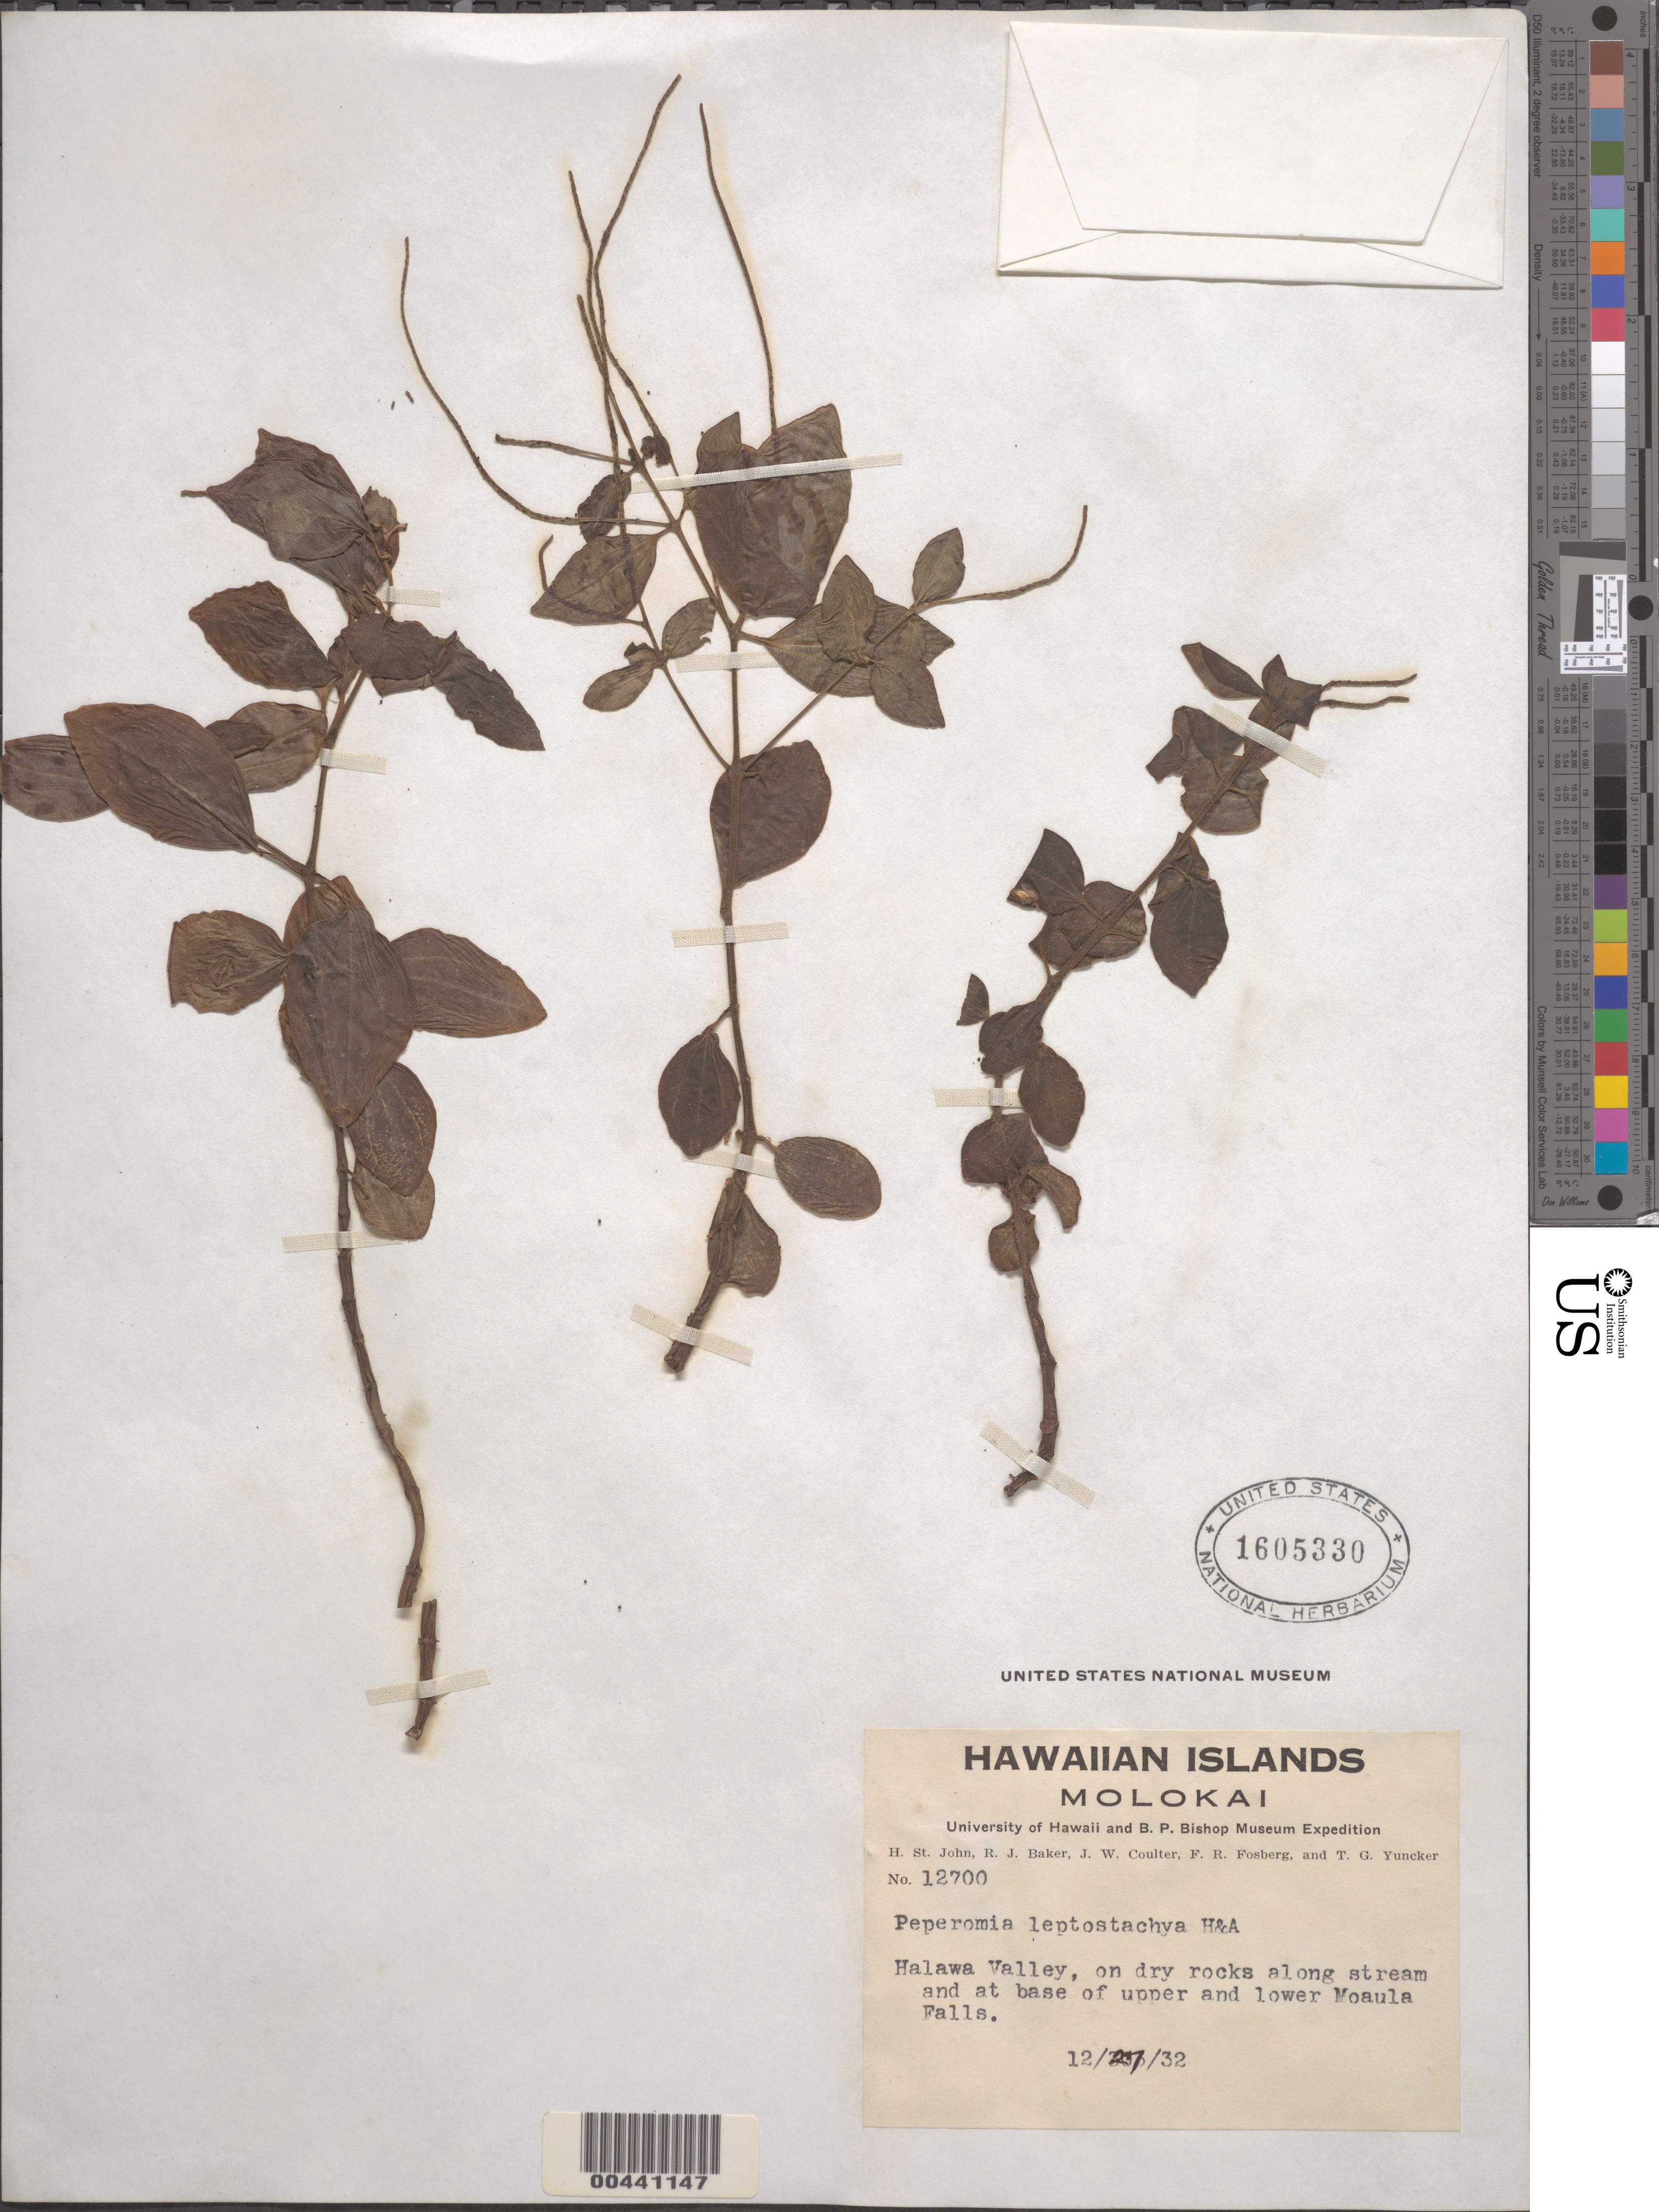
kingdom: Plantae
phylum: Tracheophyta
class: Magnoliopsida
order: Piperales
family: Piperaceae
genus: Peperomia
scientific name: Peperomia leptostachya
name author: Hook. & Arn.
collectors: H. St. John, R. J. Baker, J. W. Coulter & F. R. Fosberg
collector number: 12700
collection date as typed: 27 Dec 1932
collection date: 1932-12-27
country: United States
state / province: Hawaii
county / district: Maui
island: Moloka'i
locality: Halawa Valley, at base of upper and lower Moaula Falls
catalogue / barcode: US 1605330